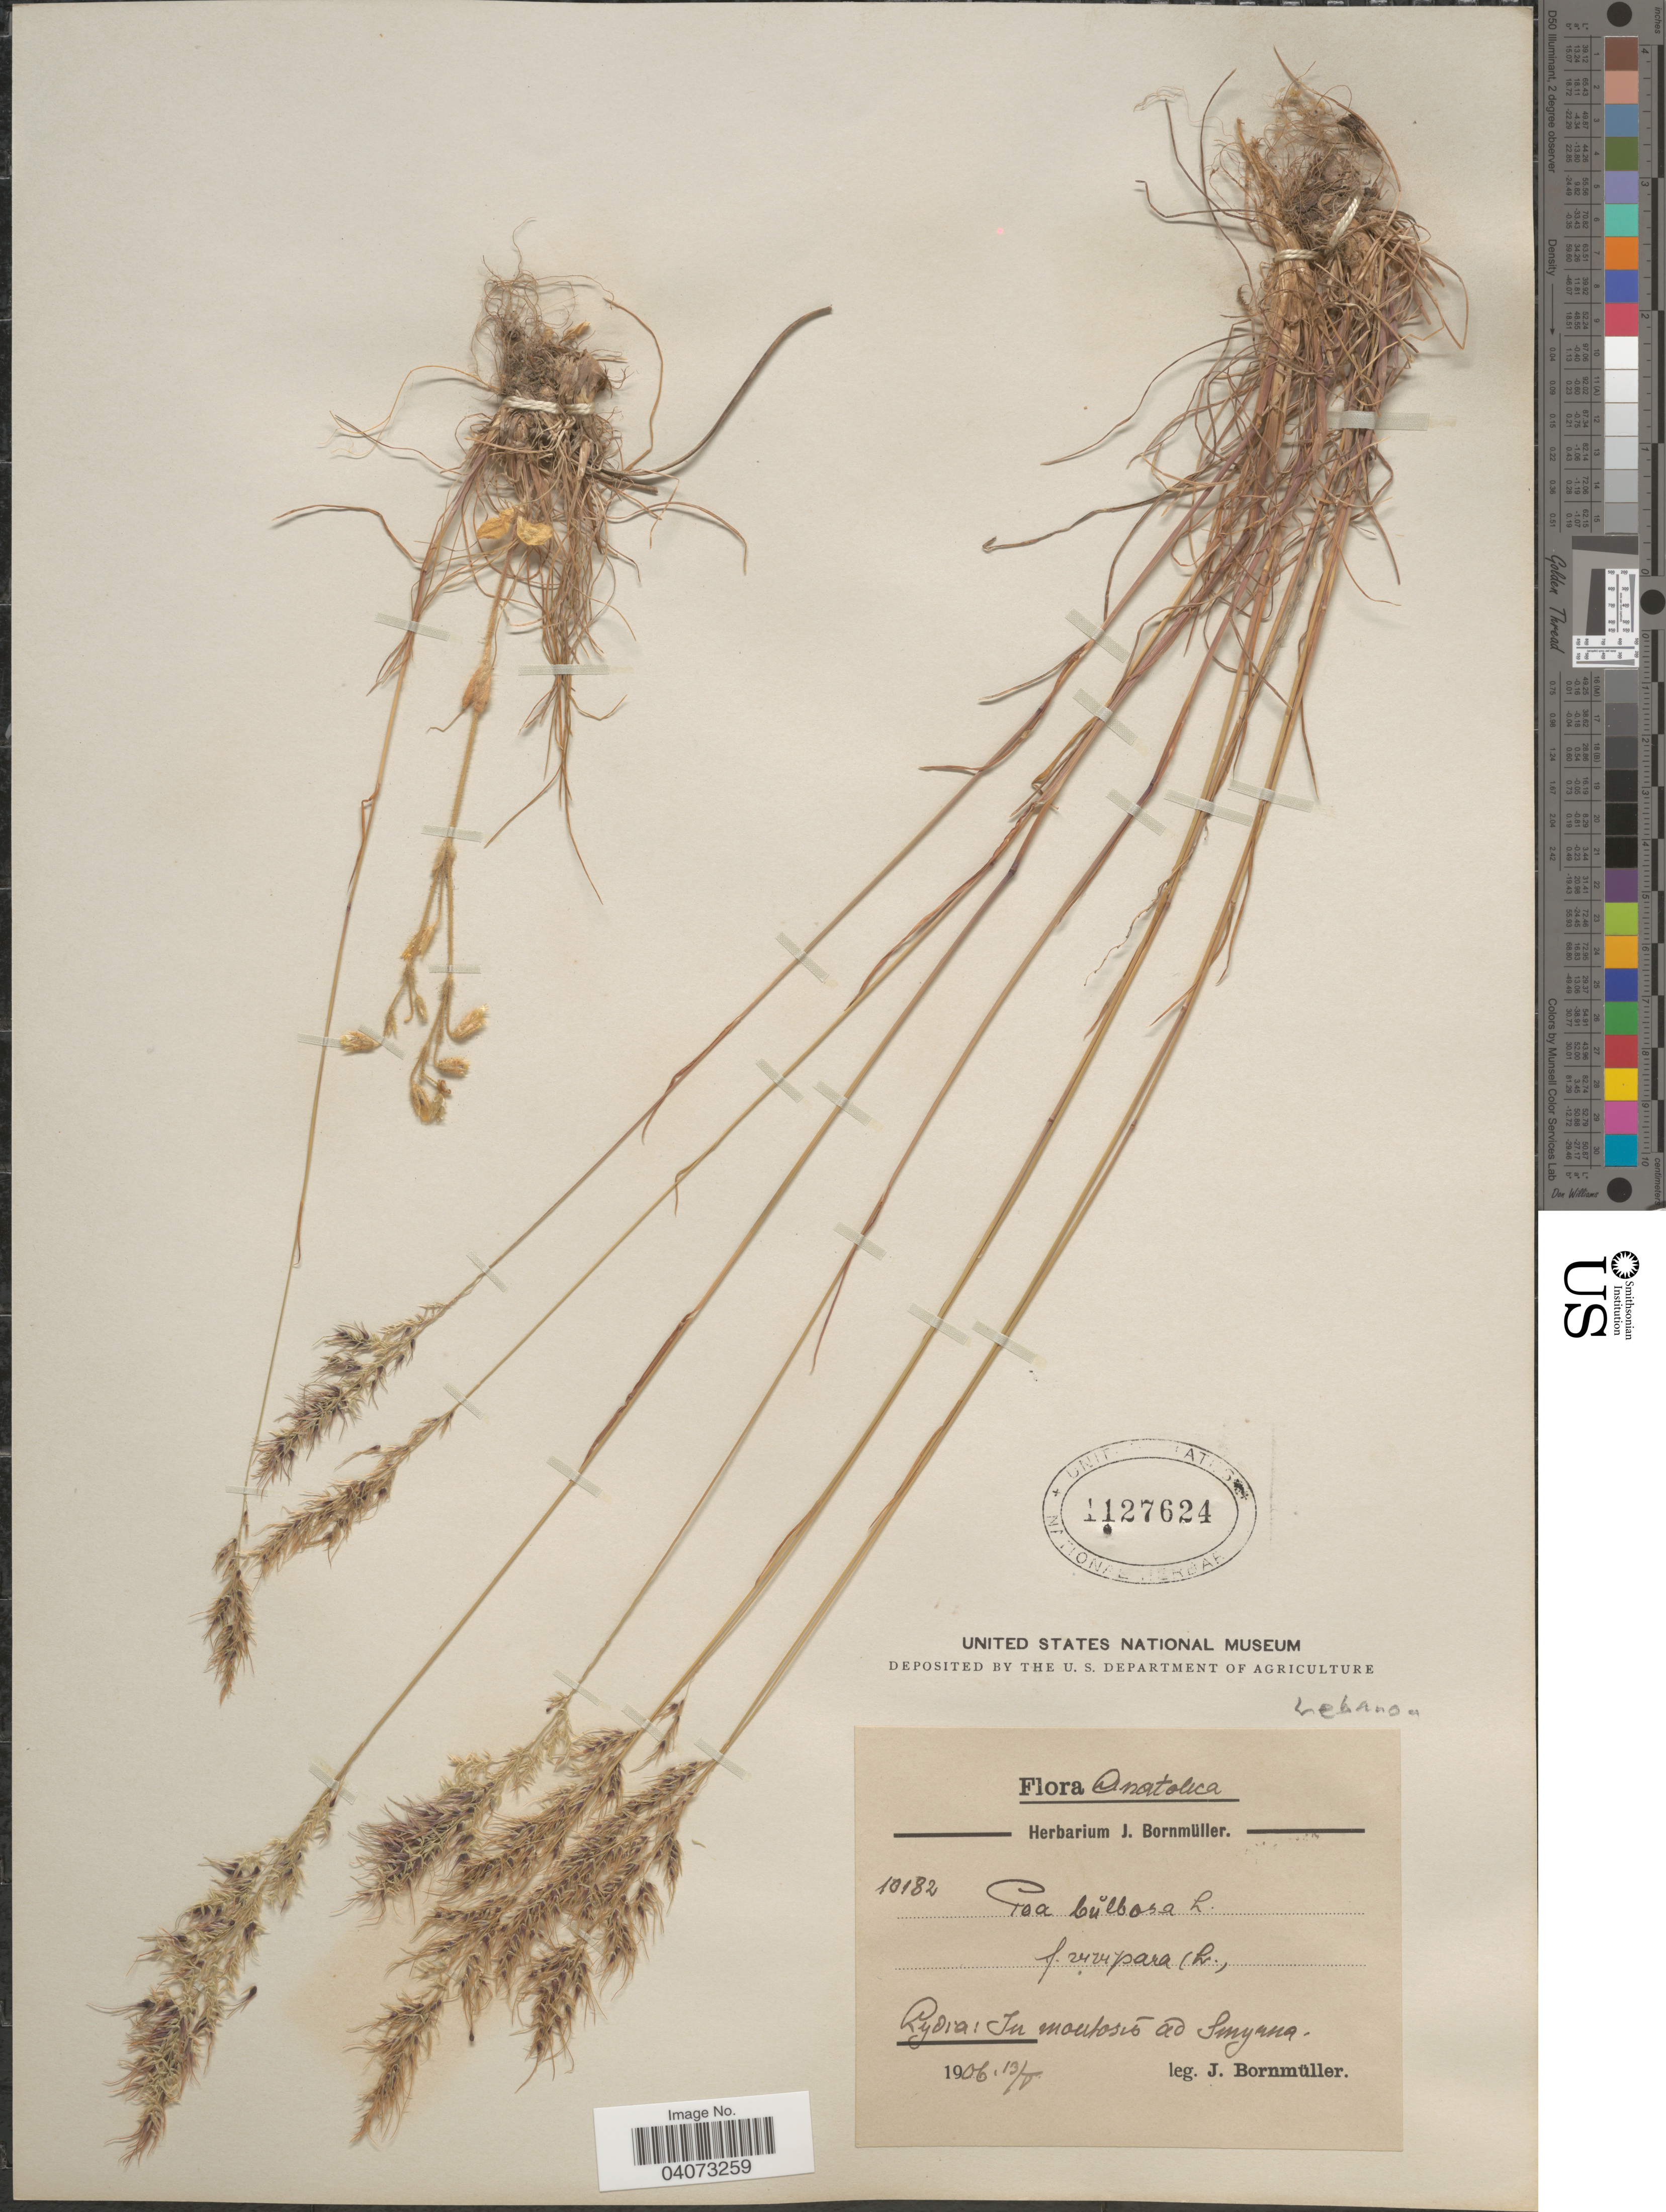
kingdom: Plantae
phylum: Tracheophyta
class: Liliopsida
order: Poales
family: Poaceae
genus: Poa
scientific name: Poa iconia var. iconia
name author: Azn.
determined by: Soreng, Robert J., Research Associate (BOT), Smithsonian Institution - National Museum of Natural History (UNITED STATES)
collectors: J. Bornmüller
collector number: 10182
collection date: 1906-05-13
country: Turkey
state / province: Izmir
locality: Anatolica. Lydia: In montosis ad Smyrna.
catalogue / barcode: US 1127624